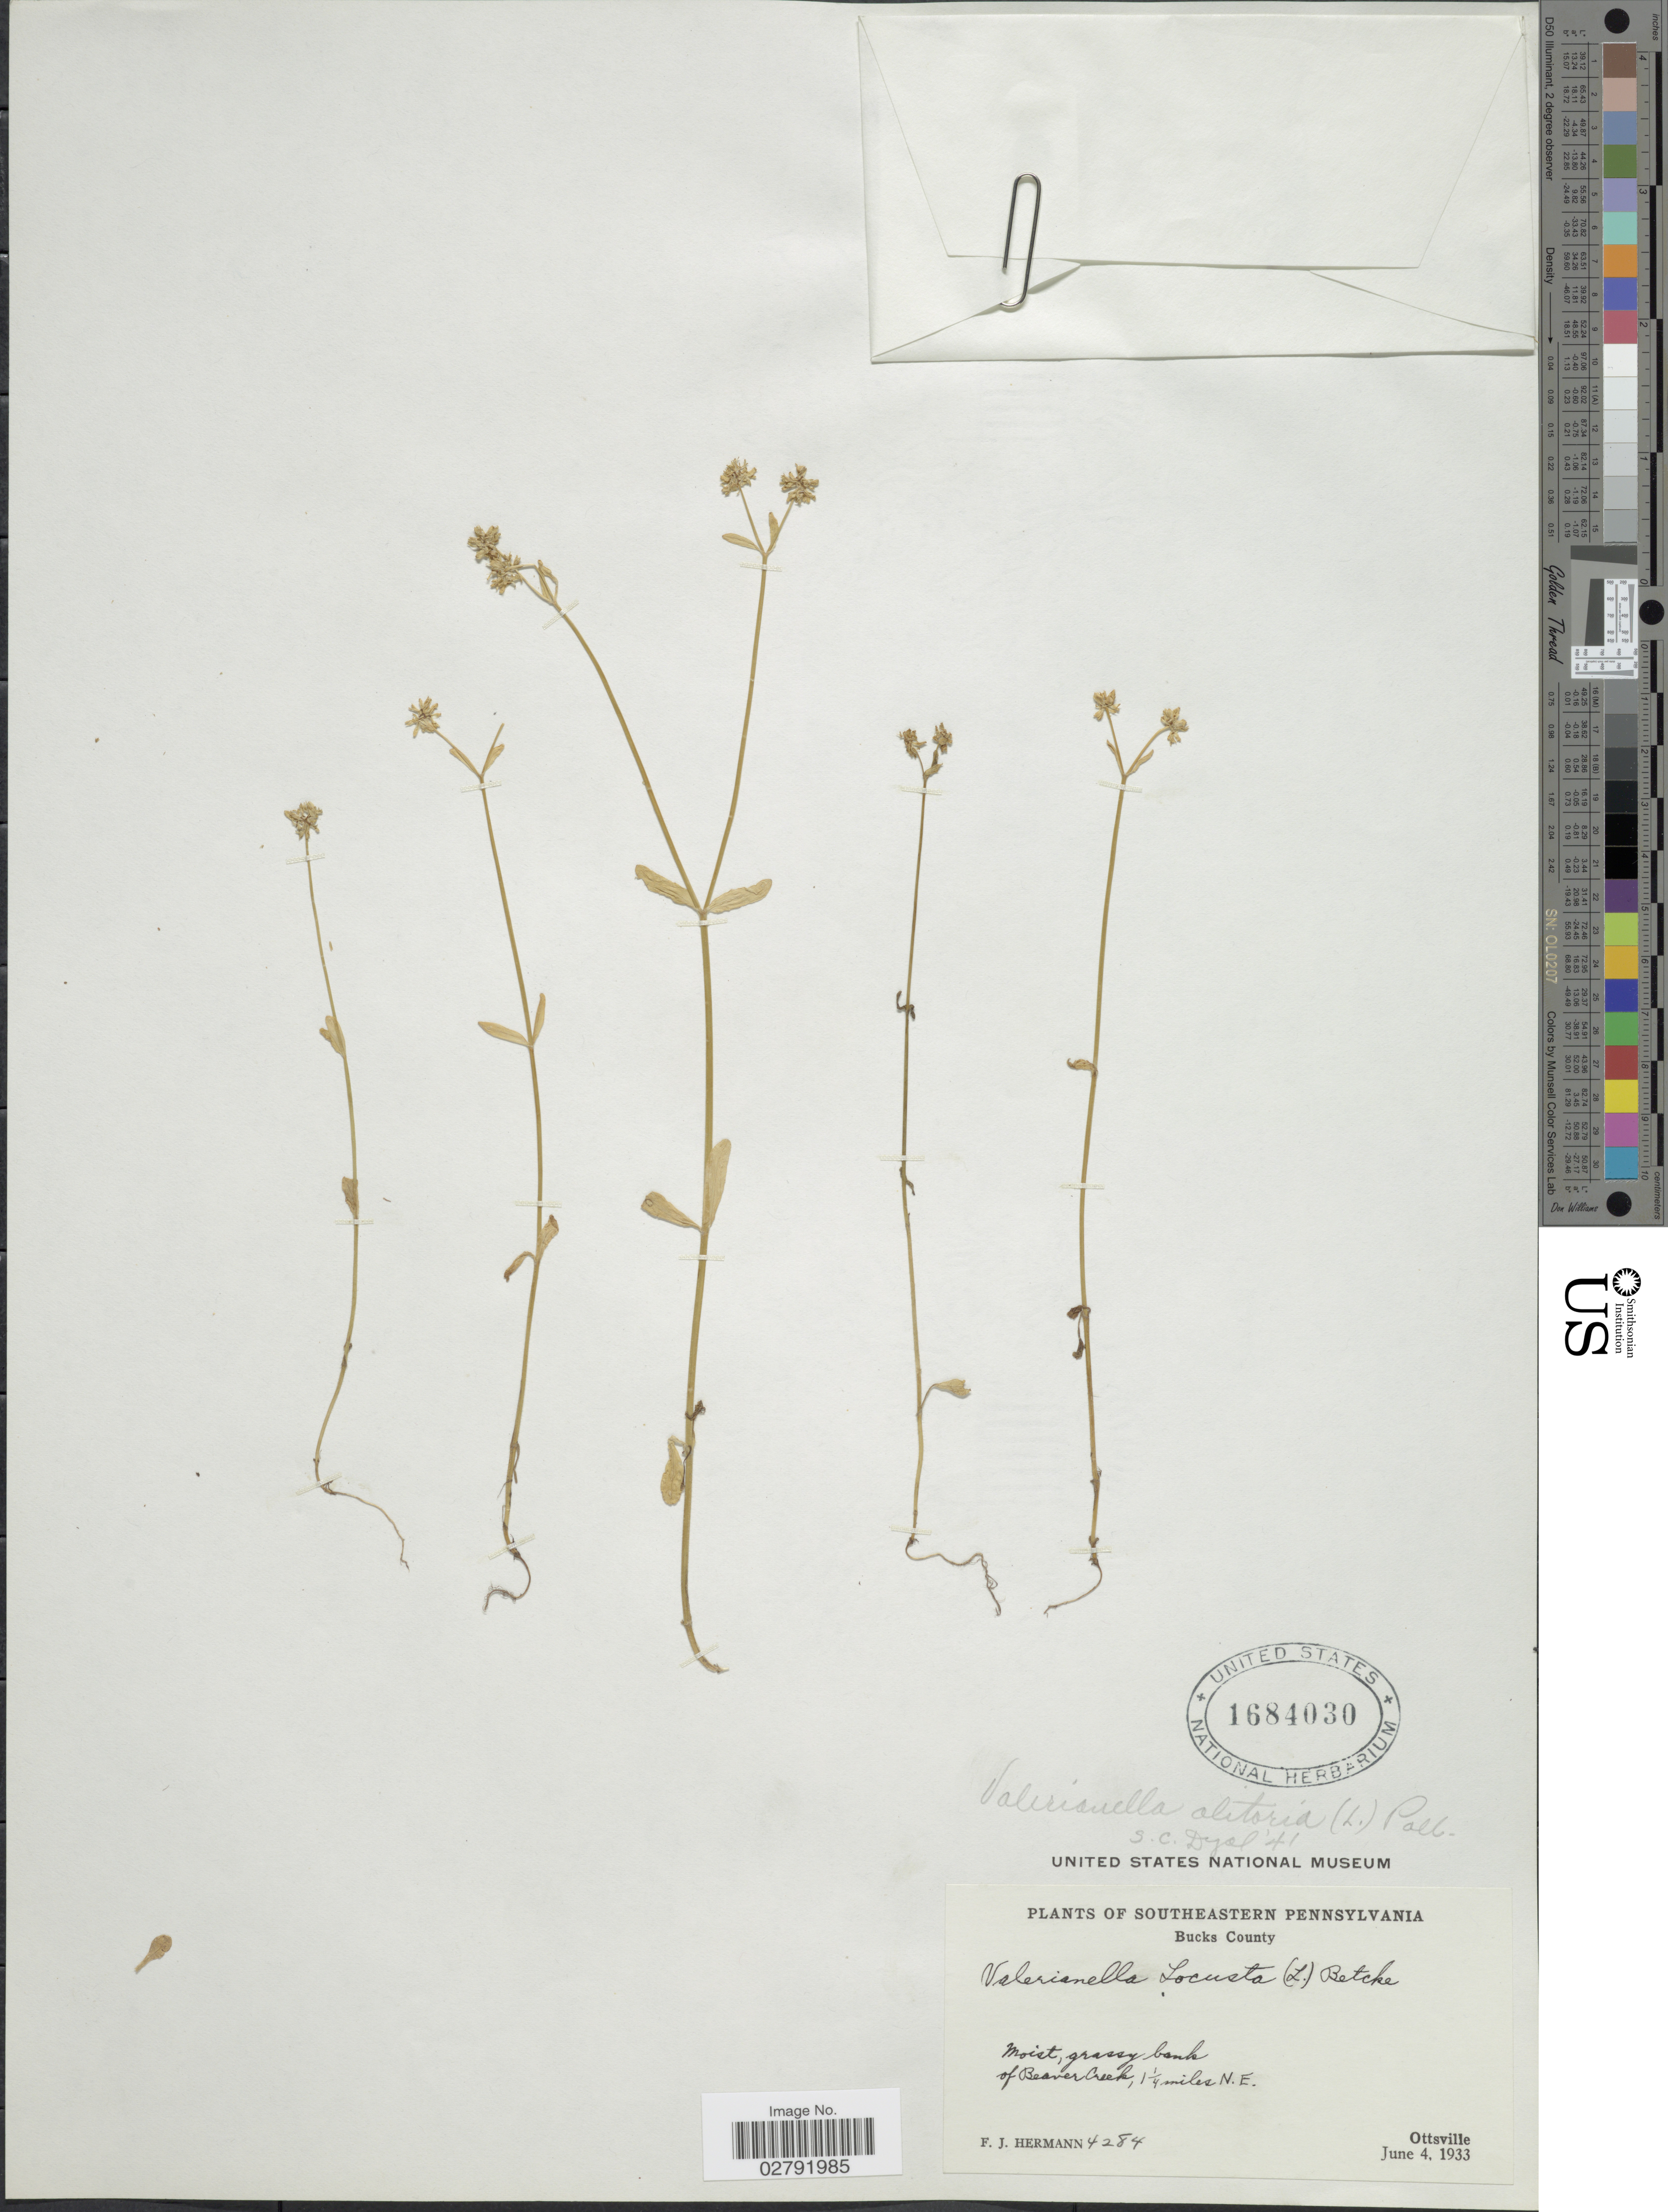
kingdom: Plantae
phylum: Tracheophyta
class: Magnoliopsida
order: Dipsacales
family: Caprifoliaceae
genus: Valerianella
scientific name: Valerianella olitoria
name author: (L.) Pollich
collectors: F. J. Hermann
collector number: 4284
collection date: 1933-06-04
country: United States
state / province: Pennsylvania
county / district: Bucks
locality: Southeastern Pennsylvania. Bucks County. Moist, grassy bank of Beaver Creek, 1¼ miles N.E. Ottsville.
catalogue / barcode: US 1684030